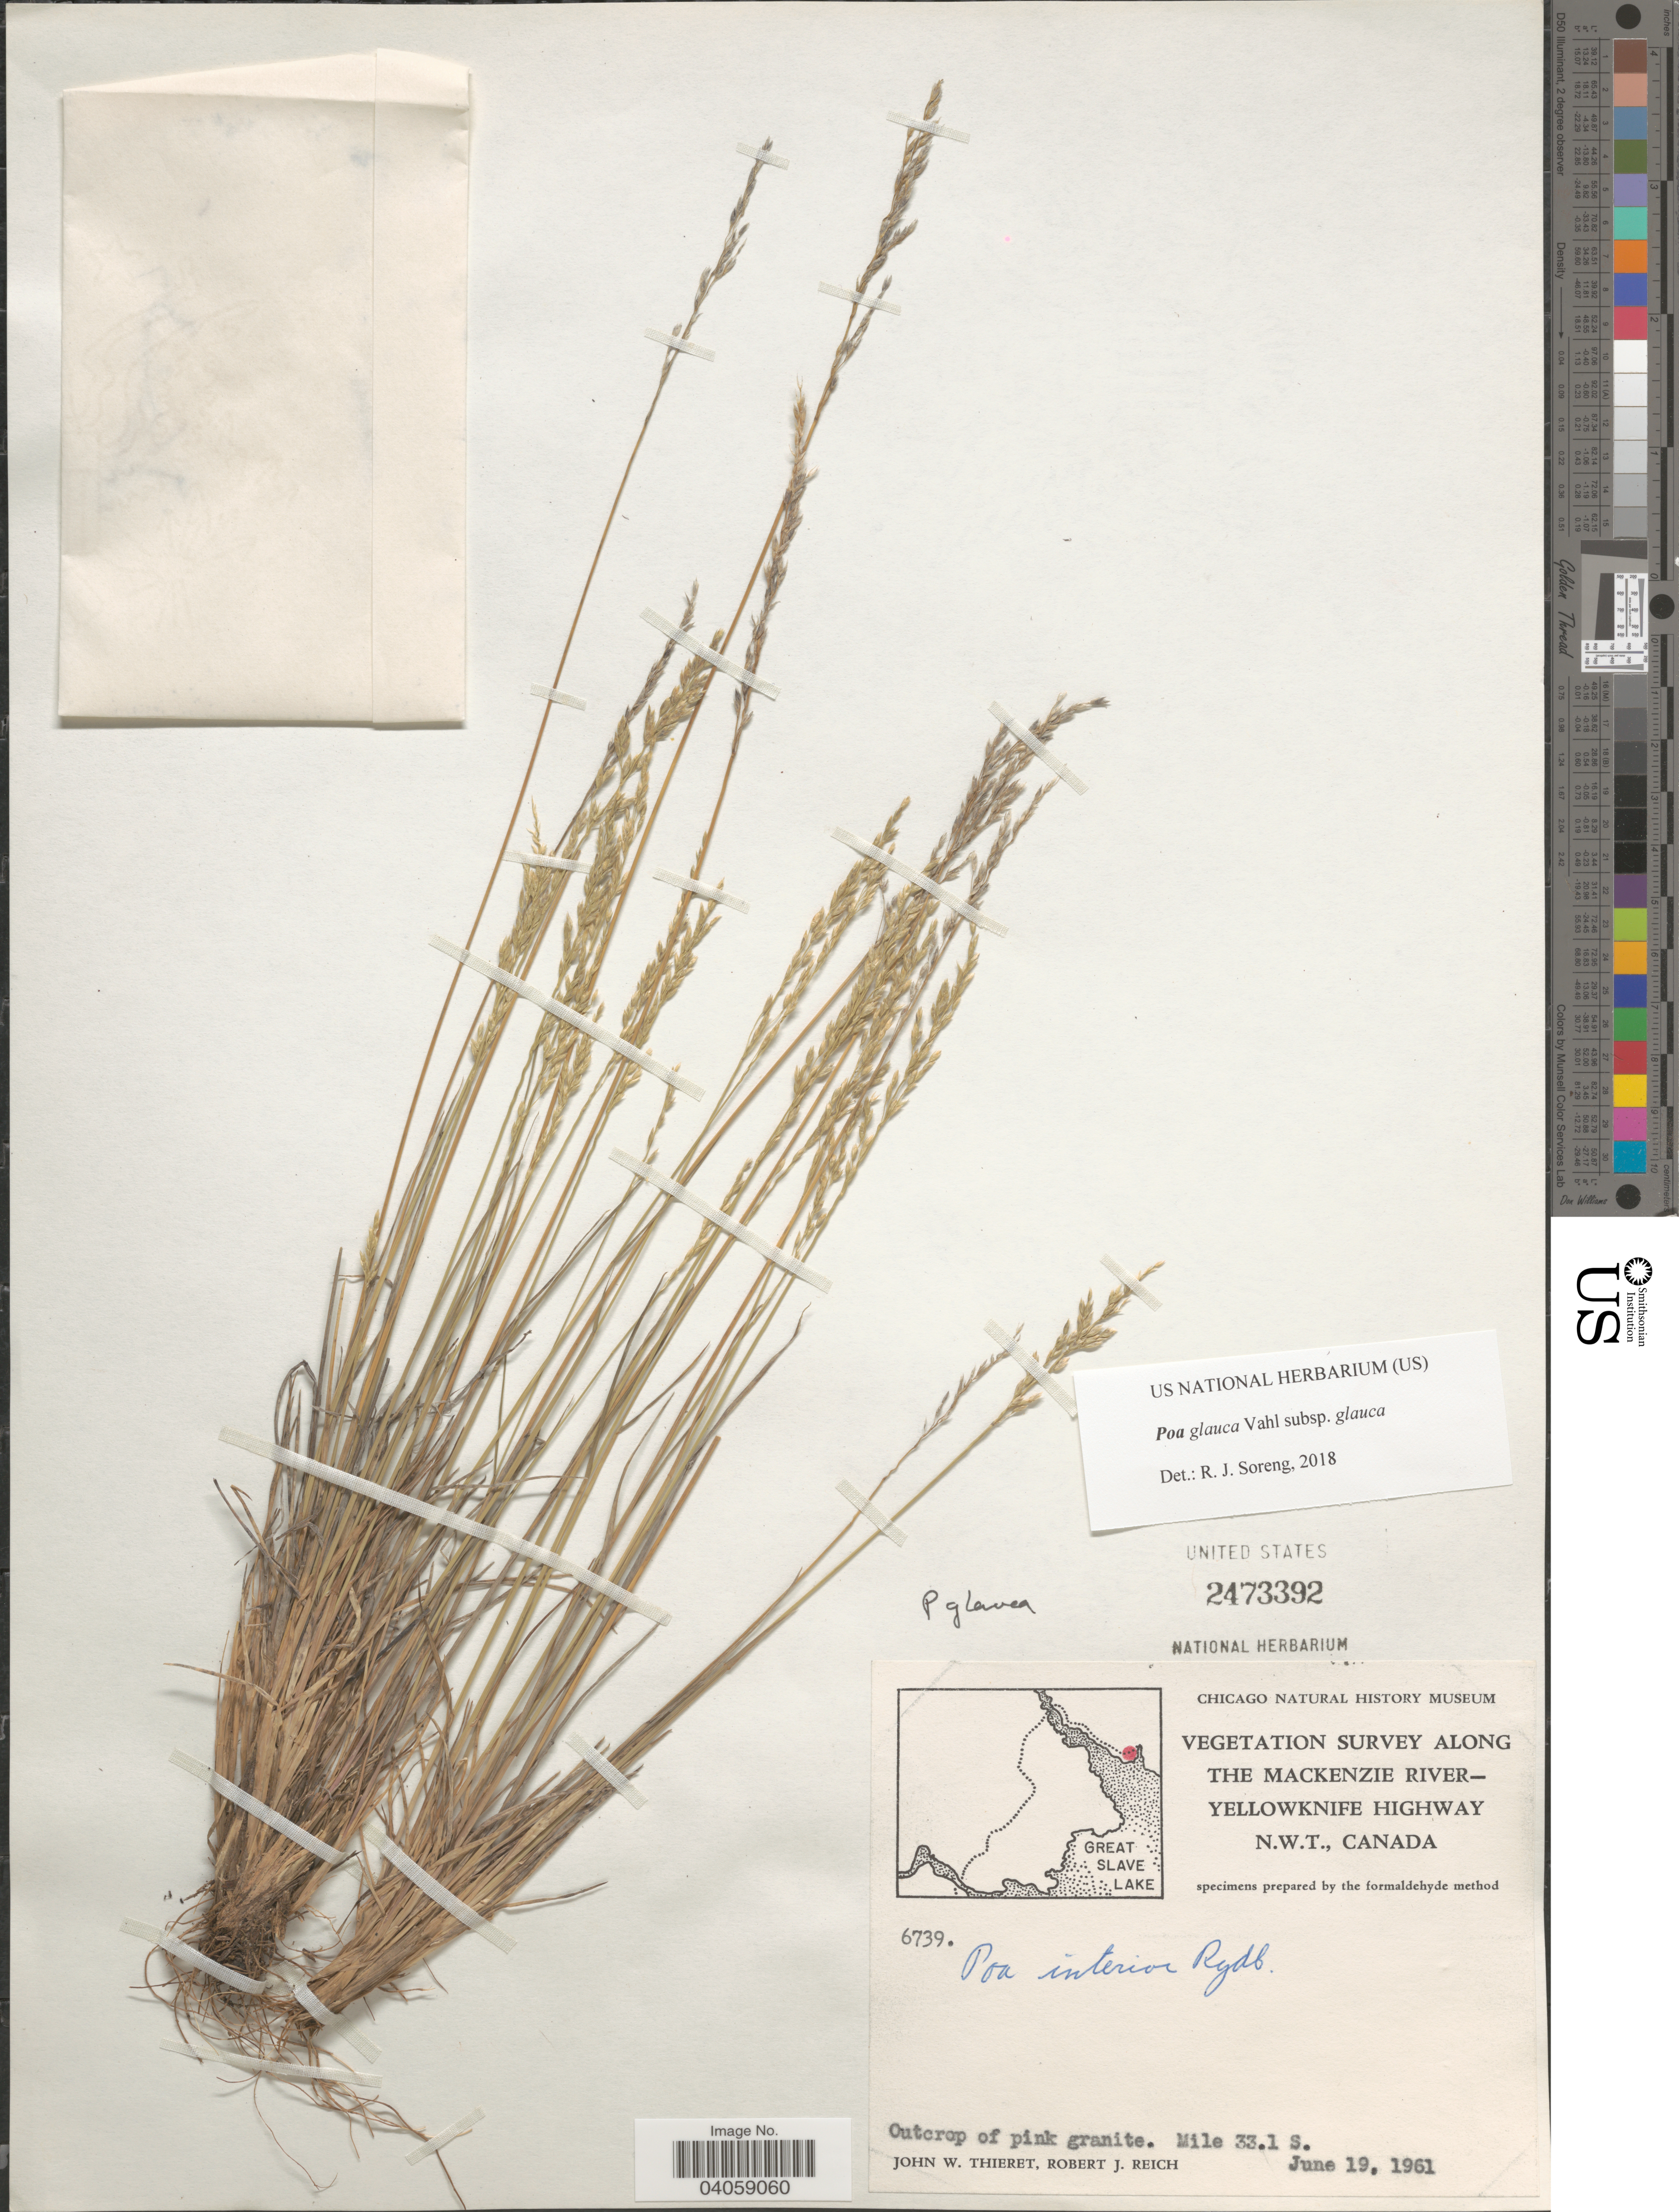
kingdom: Plantae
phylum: Tracheophyta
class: Liliopsida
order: Poales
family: Poaceae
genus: Poa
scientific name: Poa glauca subsp. glauca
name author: Vahl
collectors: J. W. Thieret & R. Reich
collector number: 6739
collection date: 1961-06-19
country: Canada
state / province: Northwest Territories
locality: Along the Mackenzie River-Yellowknife Highway. Outcrop of pink granite. Mile 33.1 S.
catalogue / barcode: US 2473392